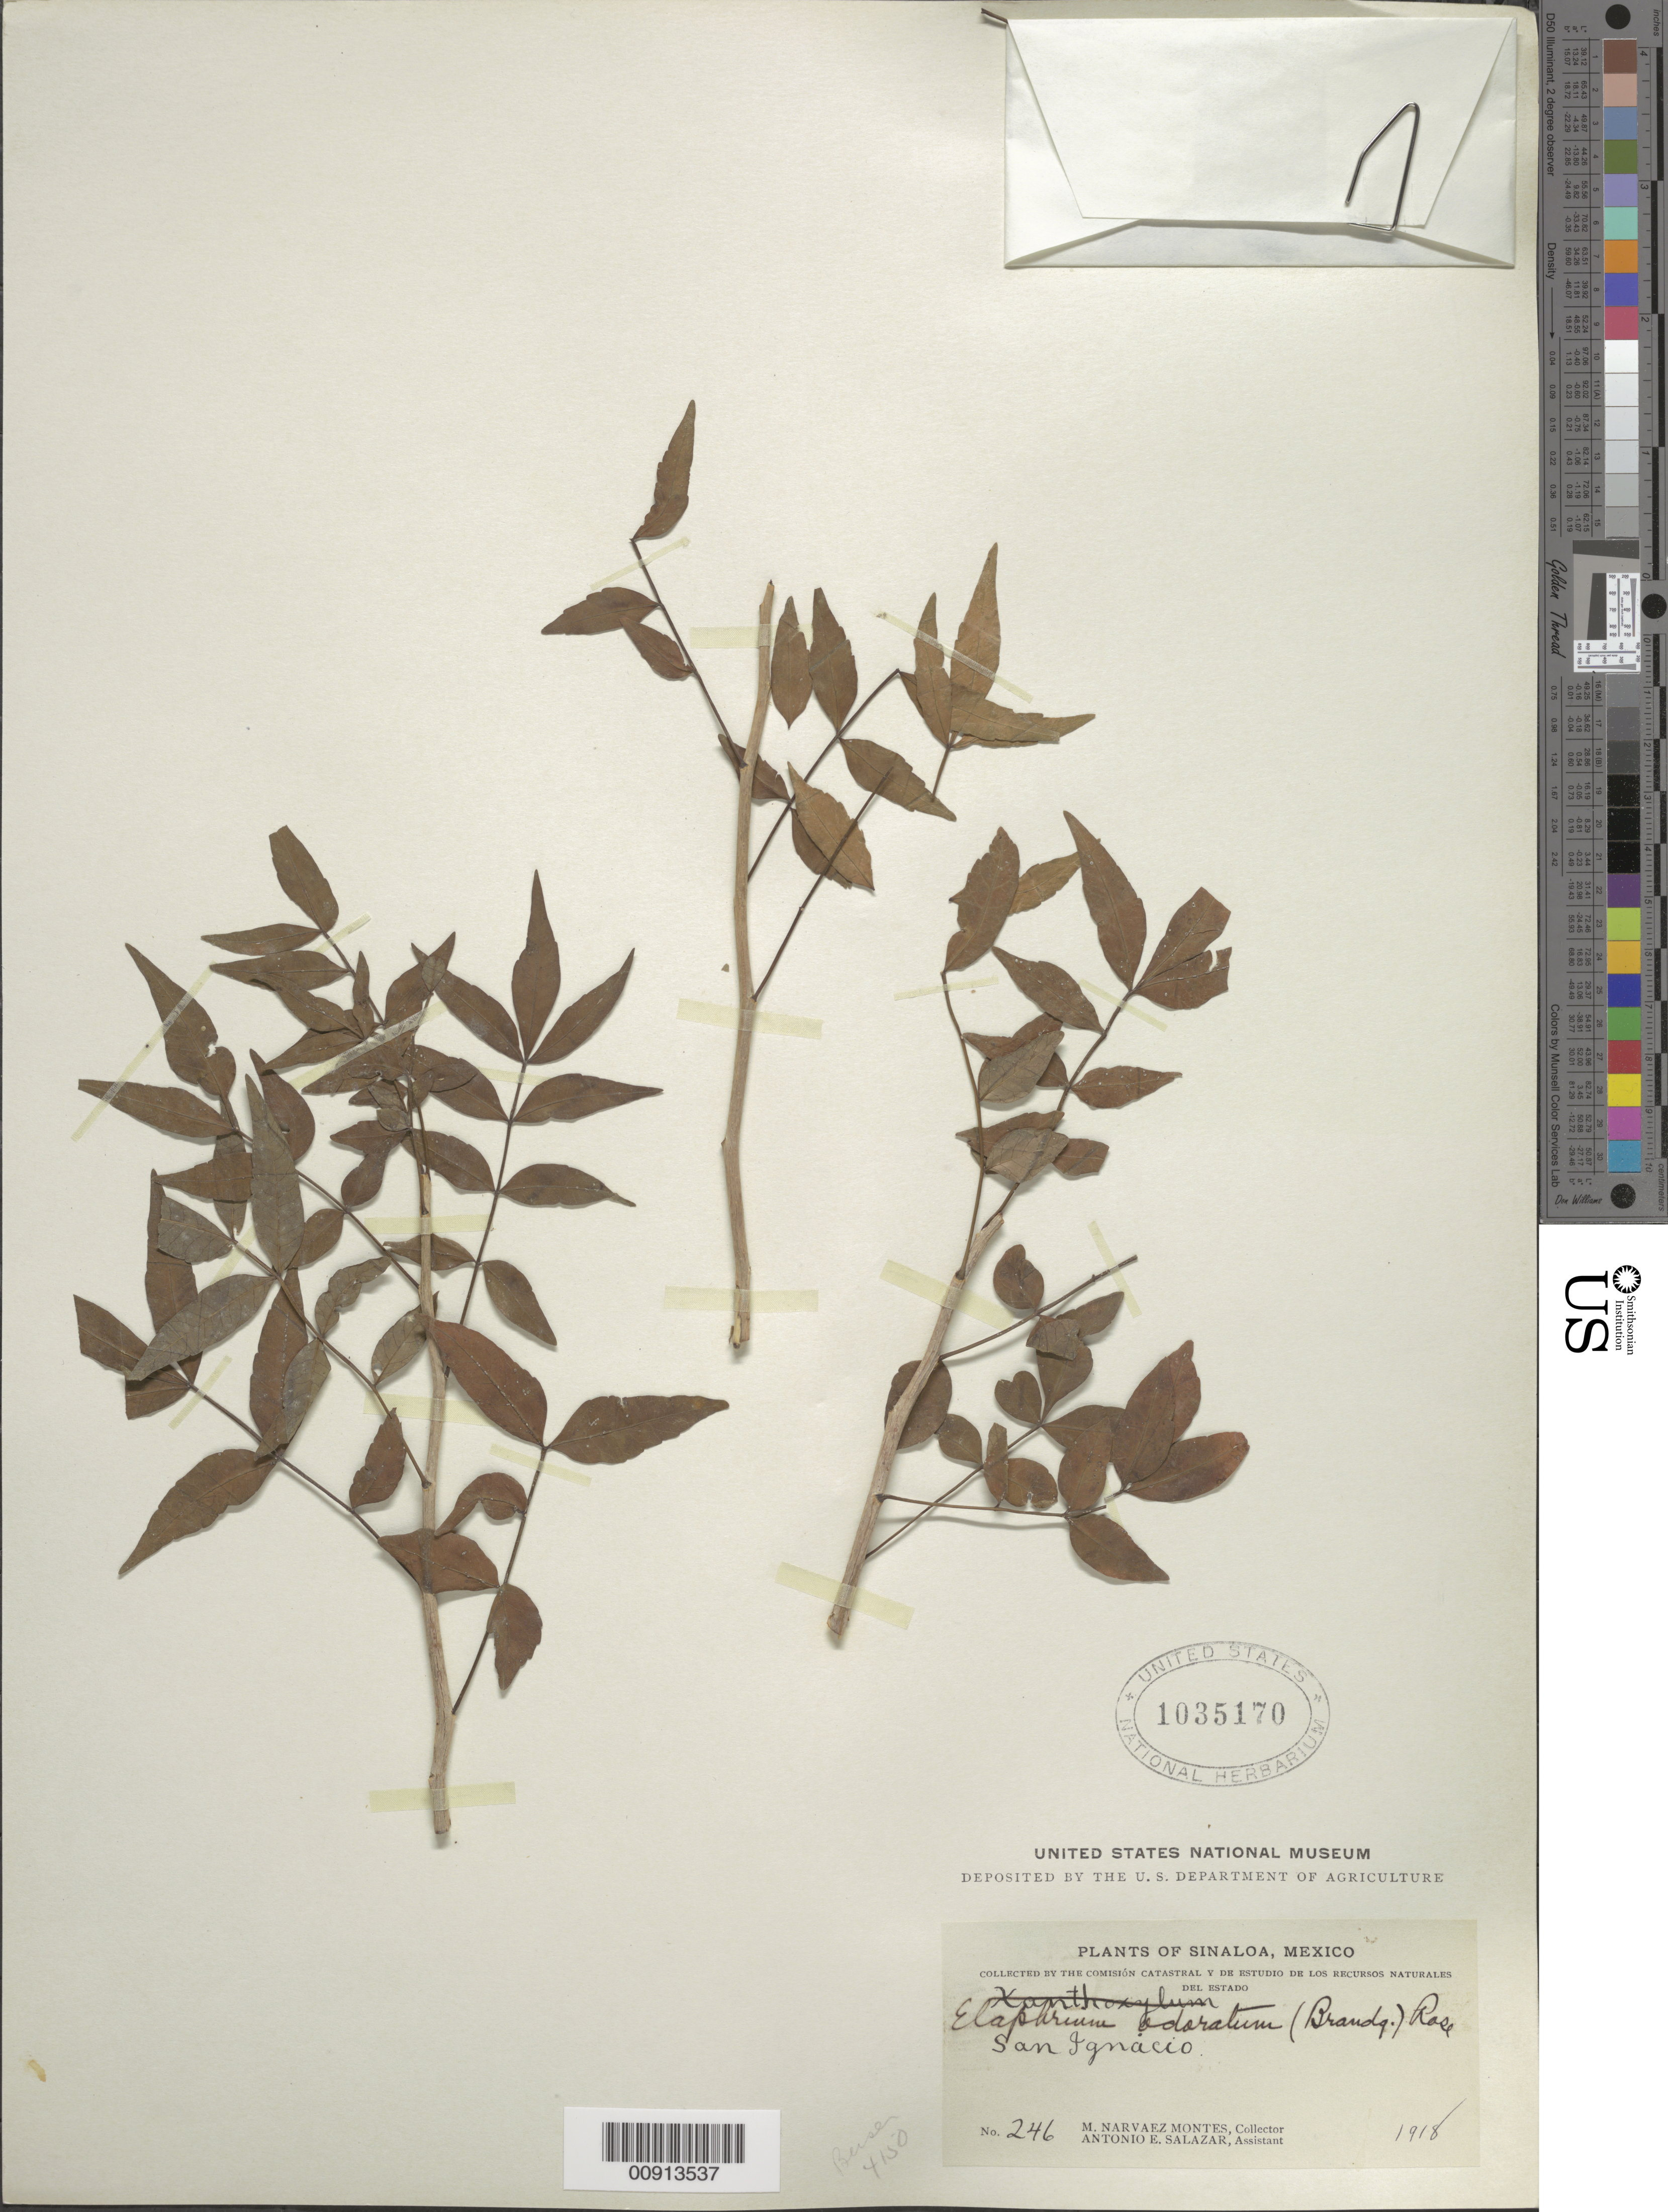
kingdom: Plantae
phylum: Tracheophyta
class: Magnoliopsida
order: Sapindales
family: Burseraceae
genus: Bursera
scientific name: Bursera fagaroides var. elongata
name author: (Kunth) Engl.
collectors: M. Narvaez-Montes & A. E. Salazar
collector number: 246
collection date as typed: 1918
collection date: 1918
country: Mexico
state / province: Sinaloa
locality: San Ignacio, Sinaloa.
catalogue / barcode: US 1035170